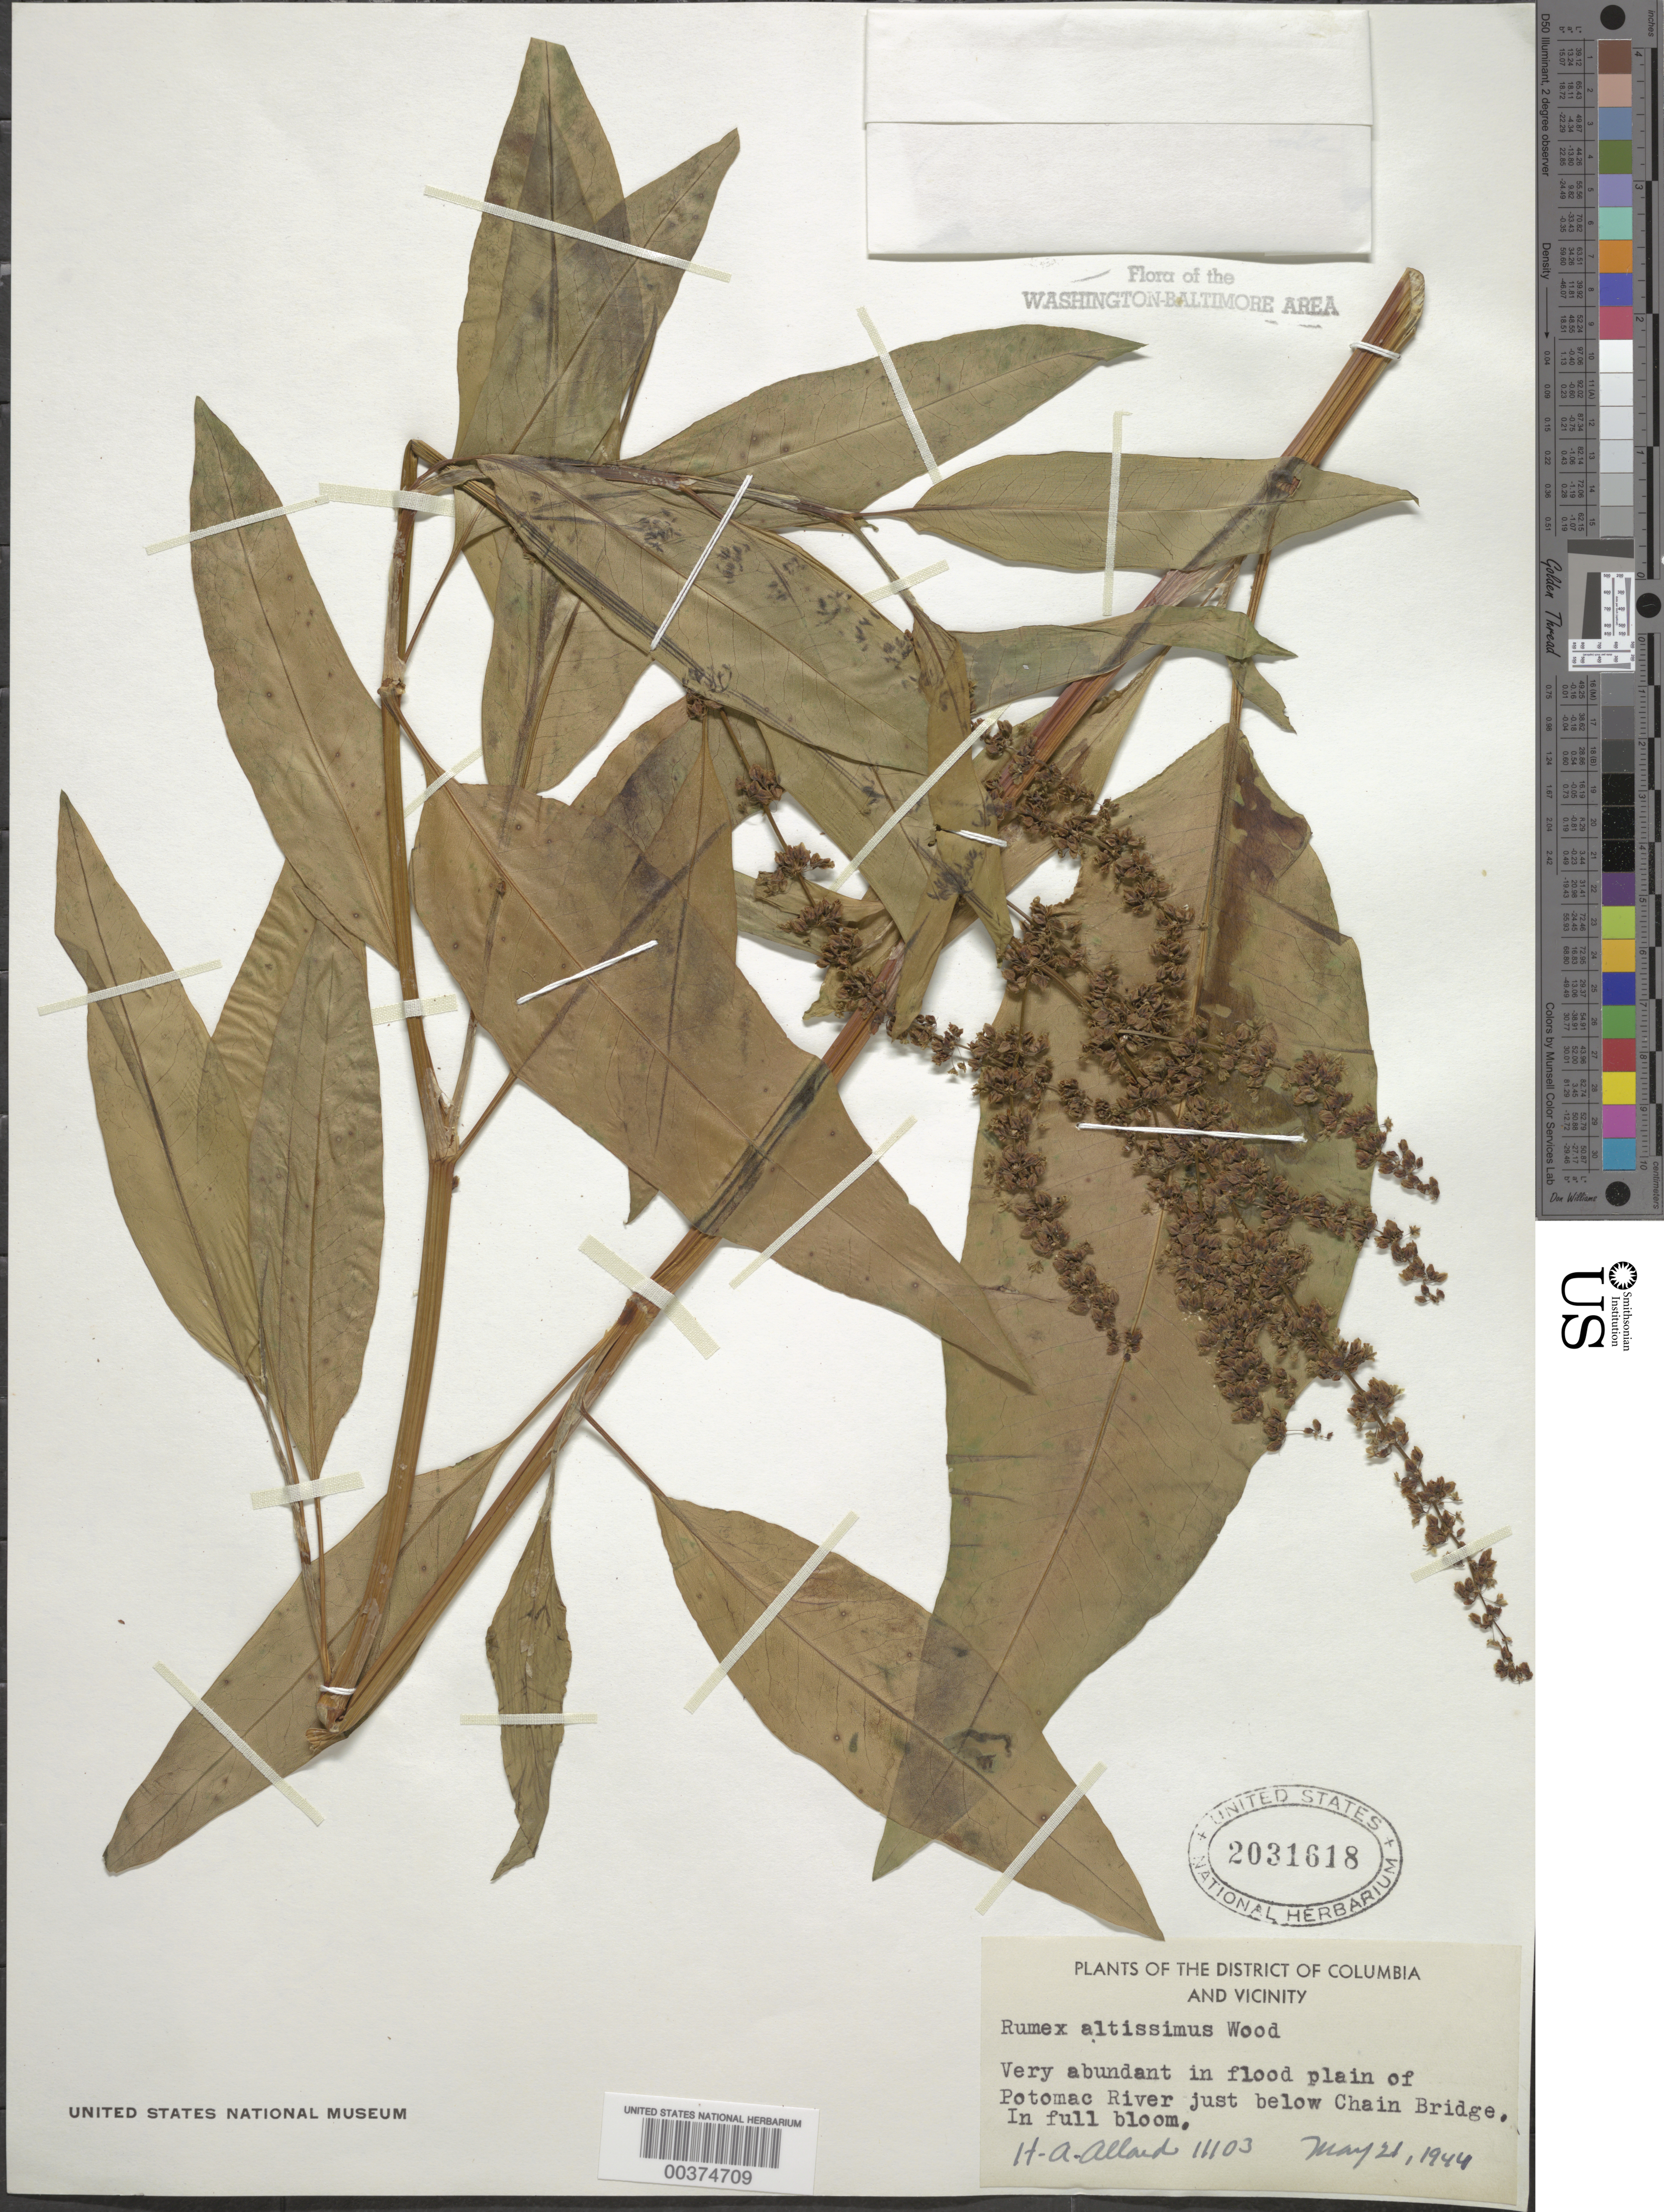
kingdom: Plantae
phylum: Tracheophyta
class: Magnoliopsida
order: Caryophyllales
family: Polygonaceae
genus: Rumex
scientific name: Rumex altissimus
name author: Alph. Wood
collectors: H. A. Allard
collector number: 11103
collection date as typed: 21 May 1944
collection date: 1944-05-21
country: United States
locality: Potomac River below Chain Bridge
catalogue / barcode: US 2031618